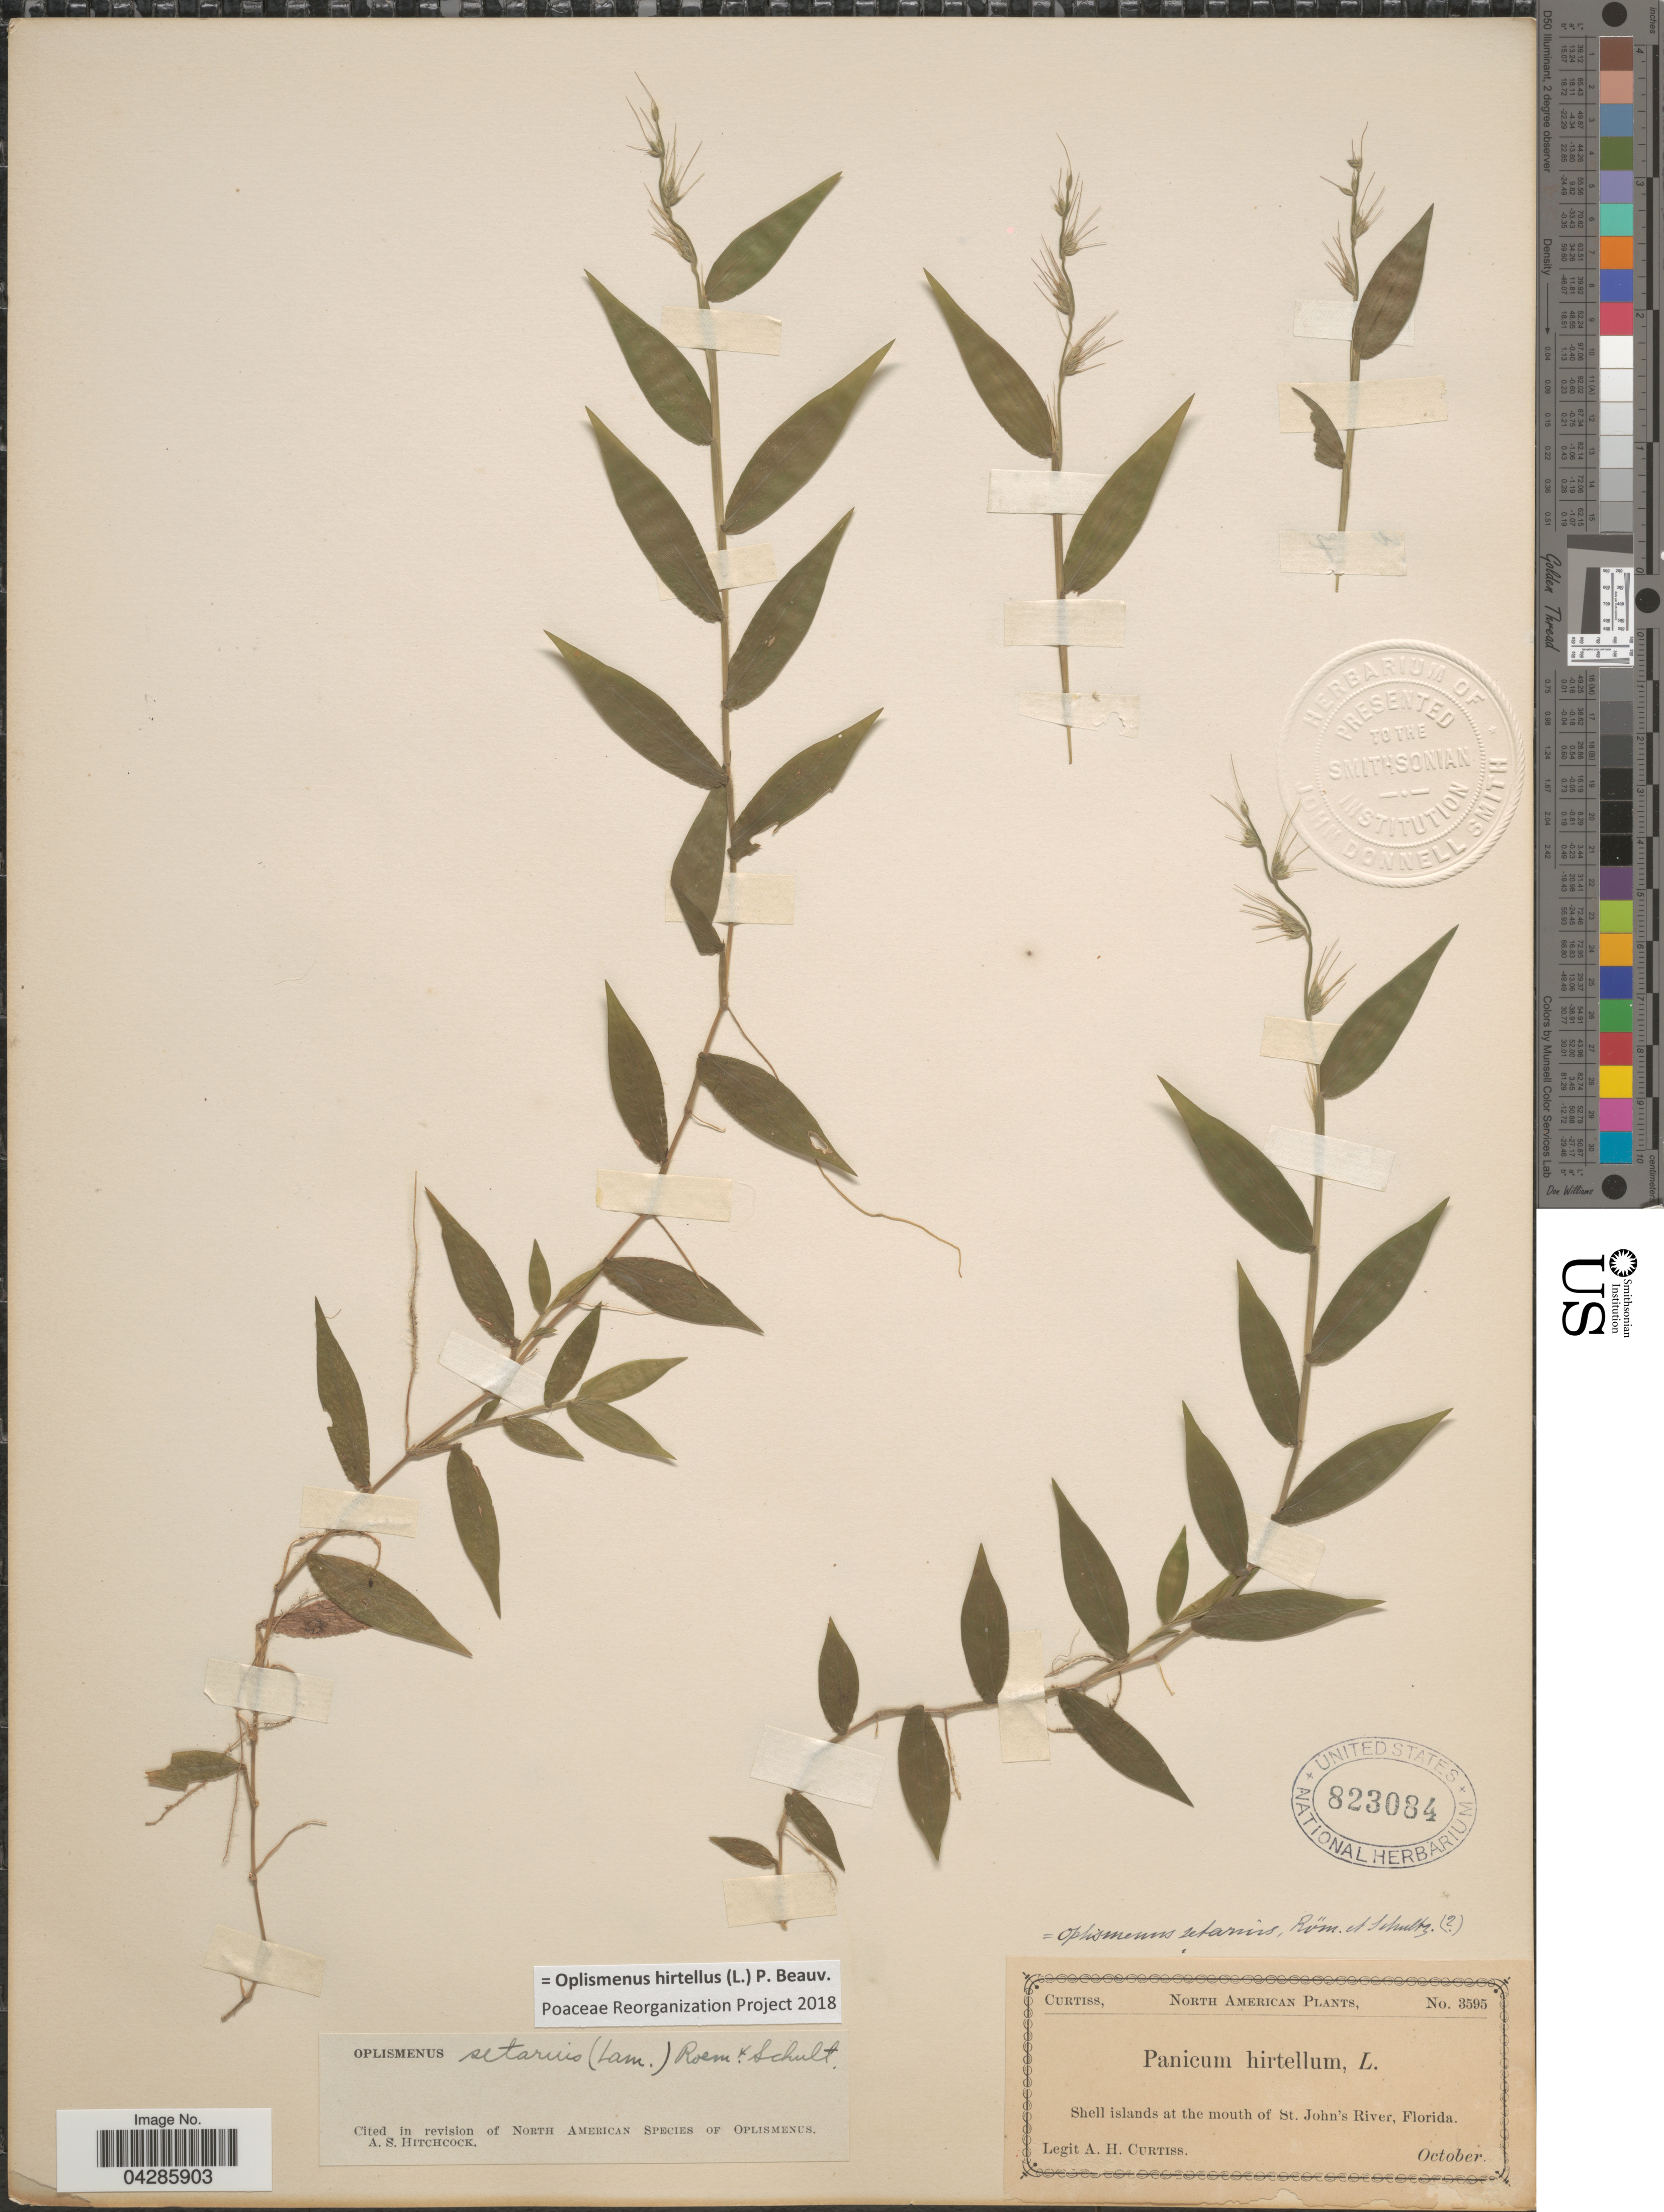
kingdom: Plantae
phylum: Tracheophyta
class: Liliopsida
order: Poales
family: Poaceae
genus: Oplismenus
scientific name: Oplismenus hirtellus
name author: (L.) P. Beauv.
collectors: A. H. Curtiss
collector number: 3595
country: United States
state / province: Florida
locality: Shell islands at the mouth of St. John's River.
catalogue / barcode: US 823084